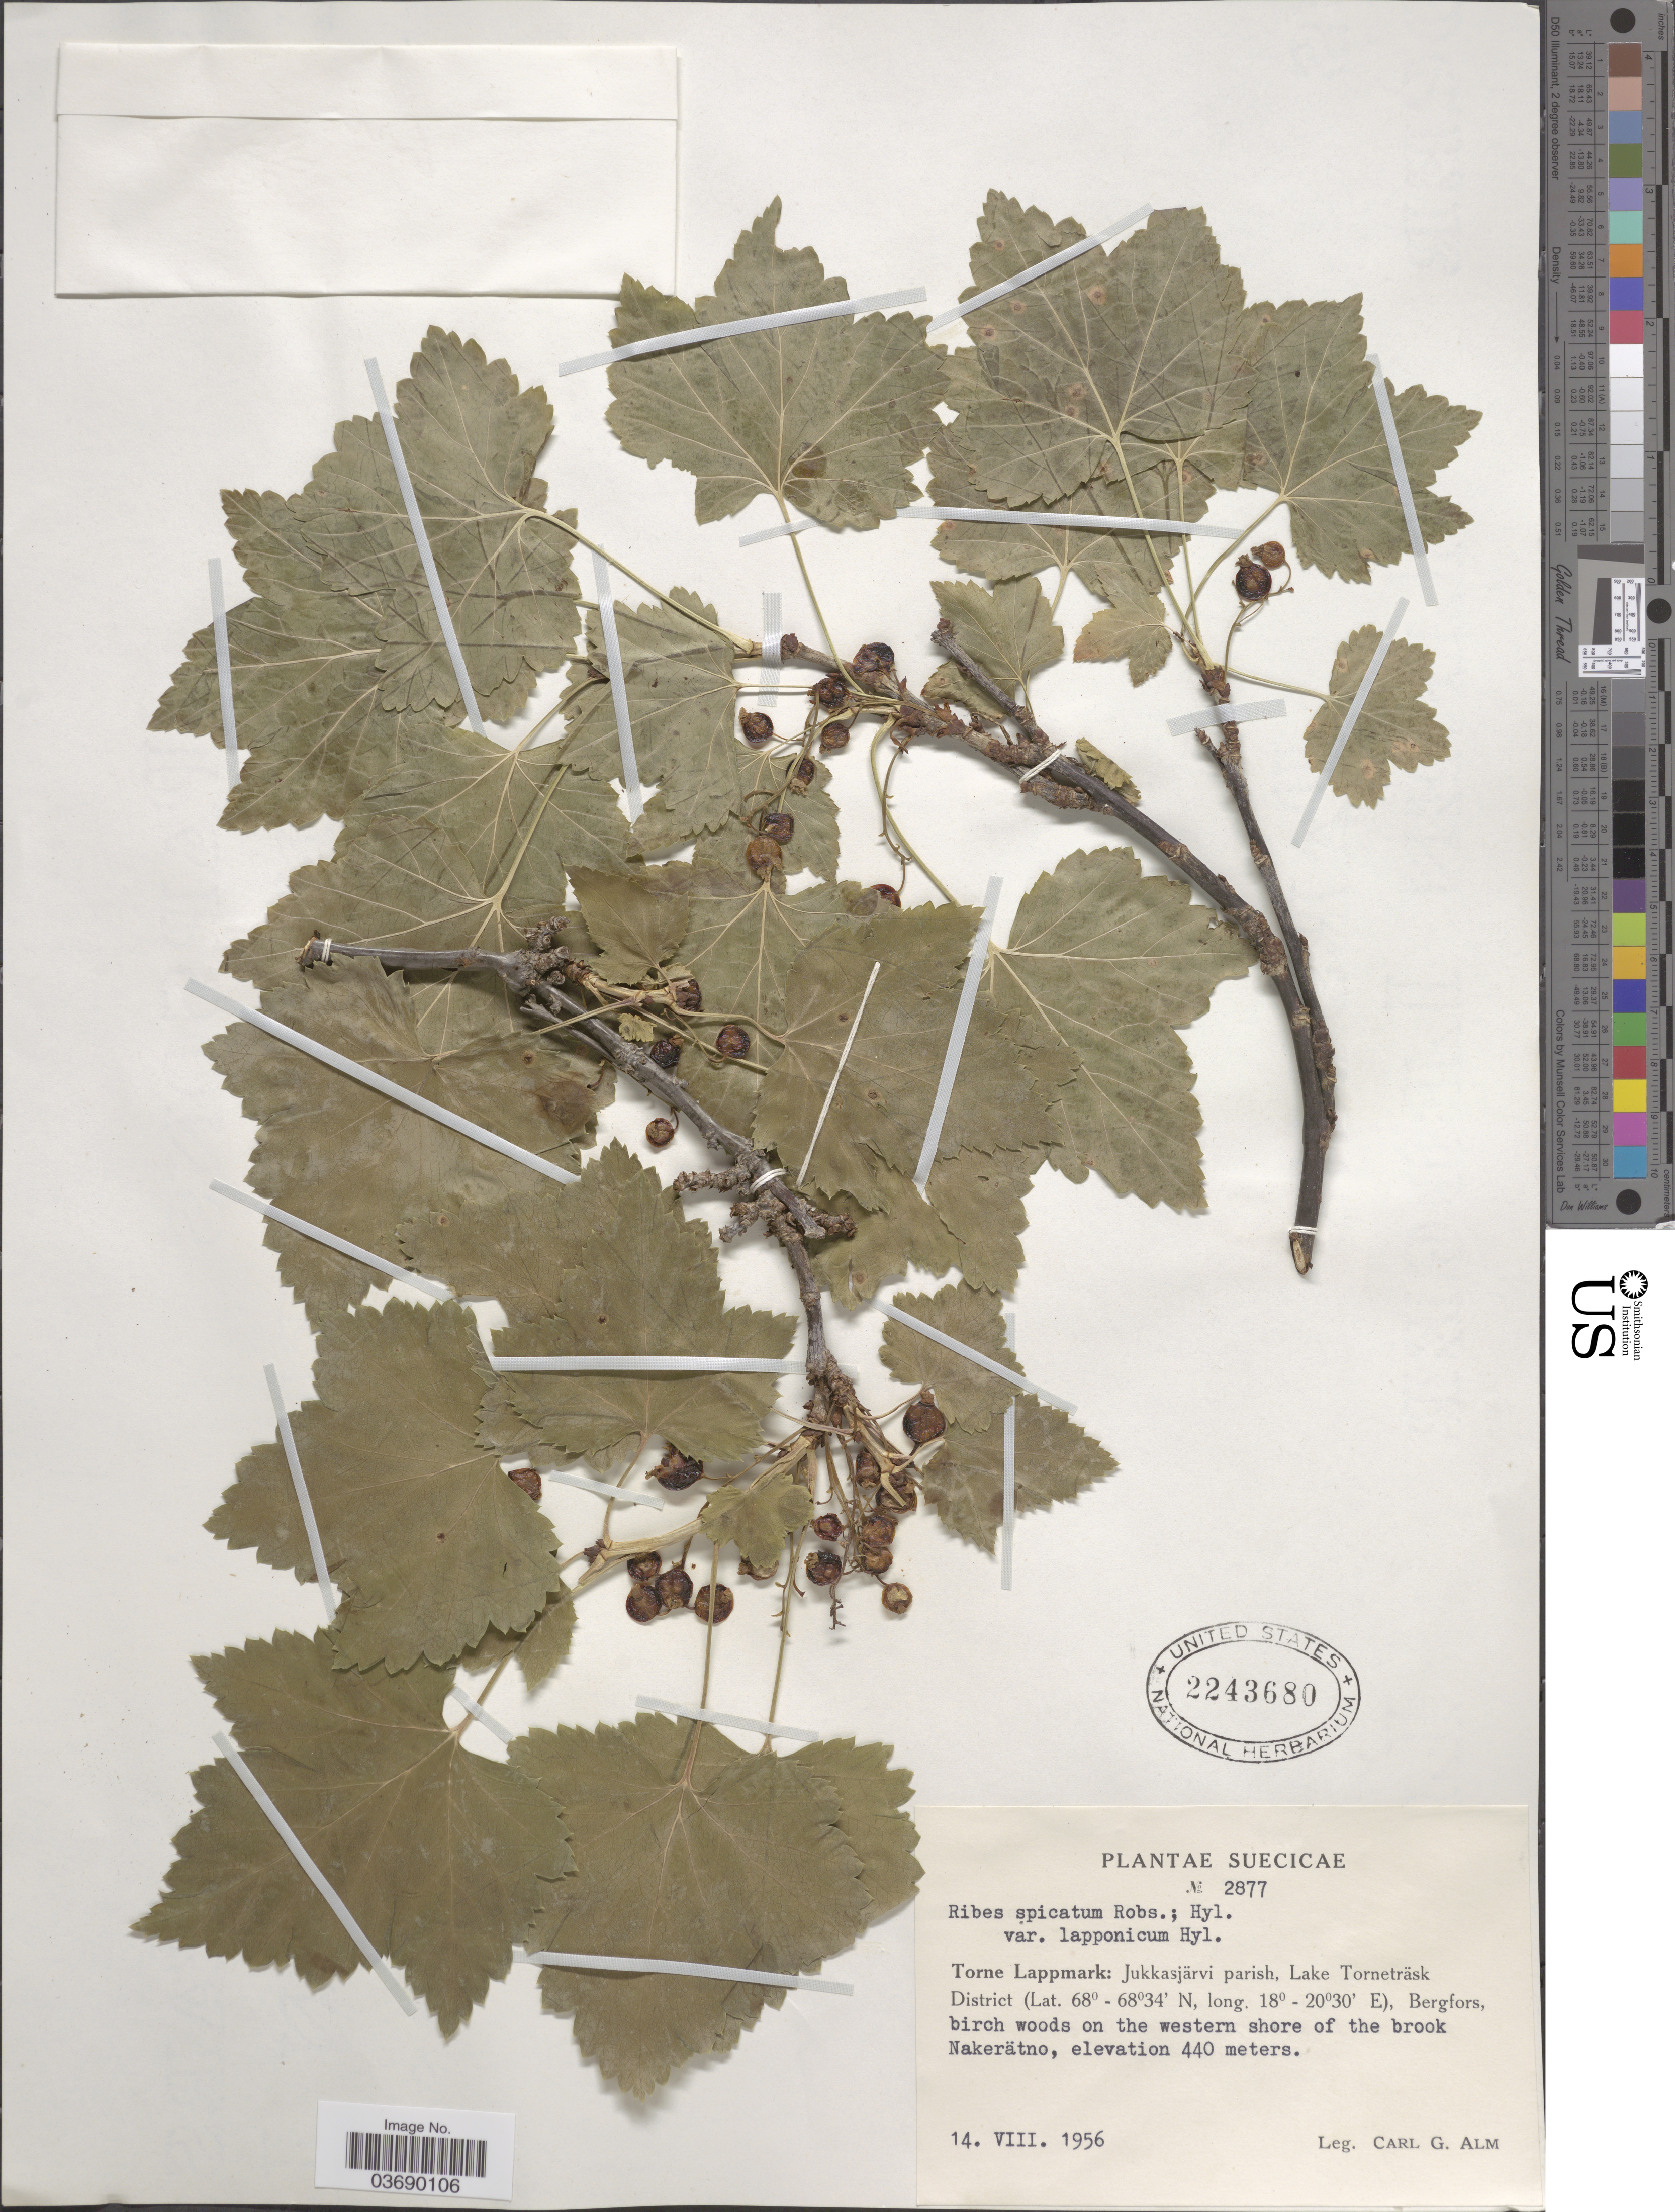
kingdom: Plantae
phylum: Tracheophyta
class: Magnoliopsida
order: Saxifragales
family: Grossulariaceae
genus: Ribes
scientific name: Ribes spicatum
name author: E. Robson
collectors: C. G. Alm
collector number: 2877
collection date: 1956-08-14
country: Sweden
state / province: Norrbotten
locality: Suecicae. Torne Lappmark: Jukkasjärvi parish, Lake Torneträsk District, Bergfors., birch woods on the western shore of the brook Nakerätno.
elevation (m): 440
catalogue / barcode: US 2243680